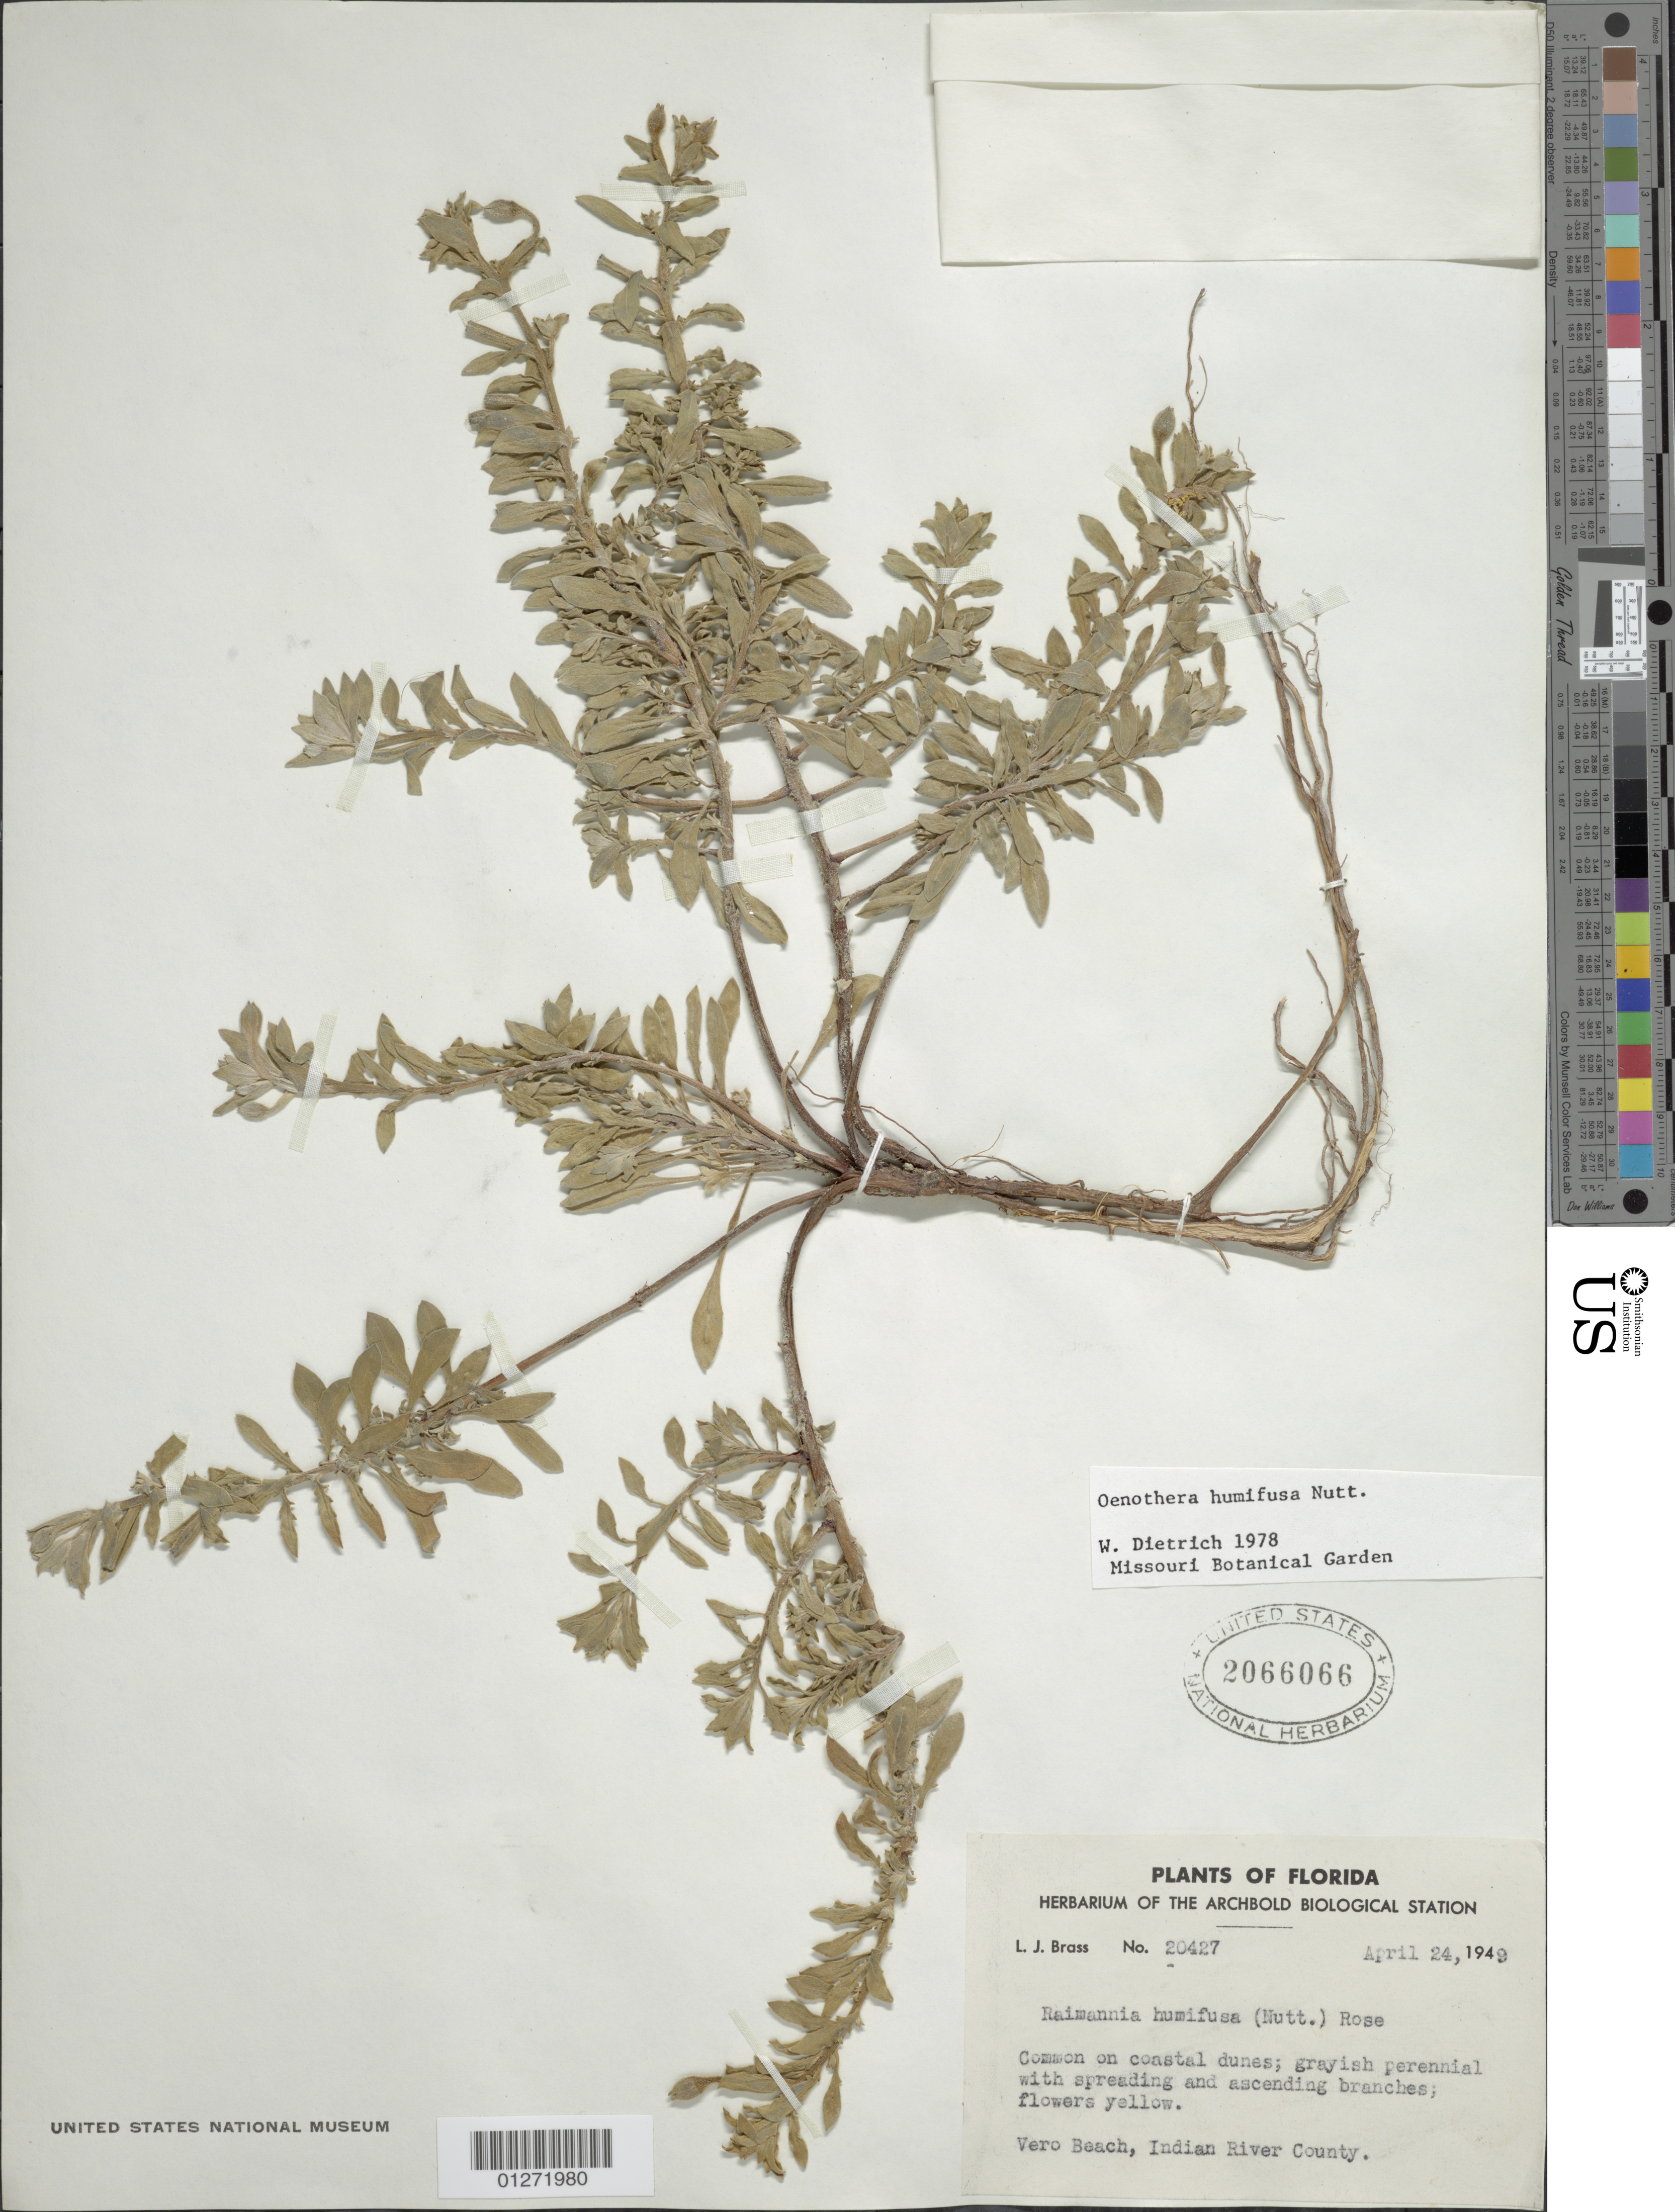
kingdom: Plantae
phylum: Tracheophyta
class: Magnoliopsida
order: Myrtales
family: Onagraceae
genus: Oenothera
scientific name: Oenothera humifusa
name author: Nutt.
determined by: Dietrich, W.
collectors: L. J. Brass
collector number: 20427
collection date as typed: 24 Apr 1949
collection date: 1949-04-24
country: United States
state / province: Florida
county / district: Indian River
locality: Vero Beach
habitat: Costal dunes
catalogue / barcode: US 2066066